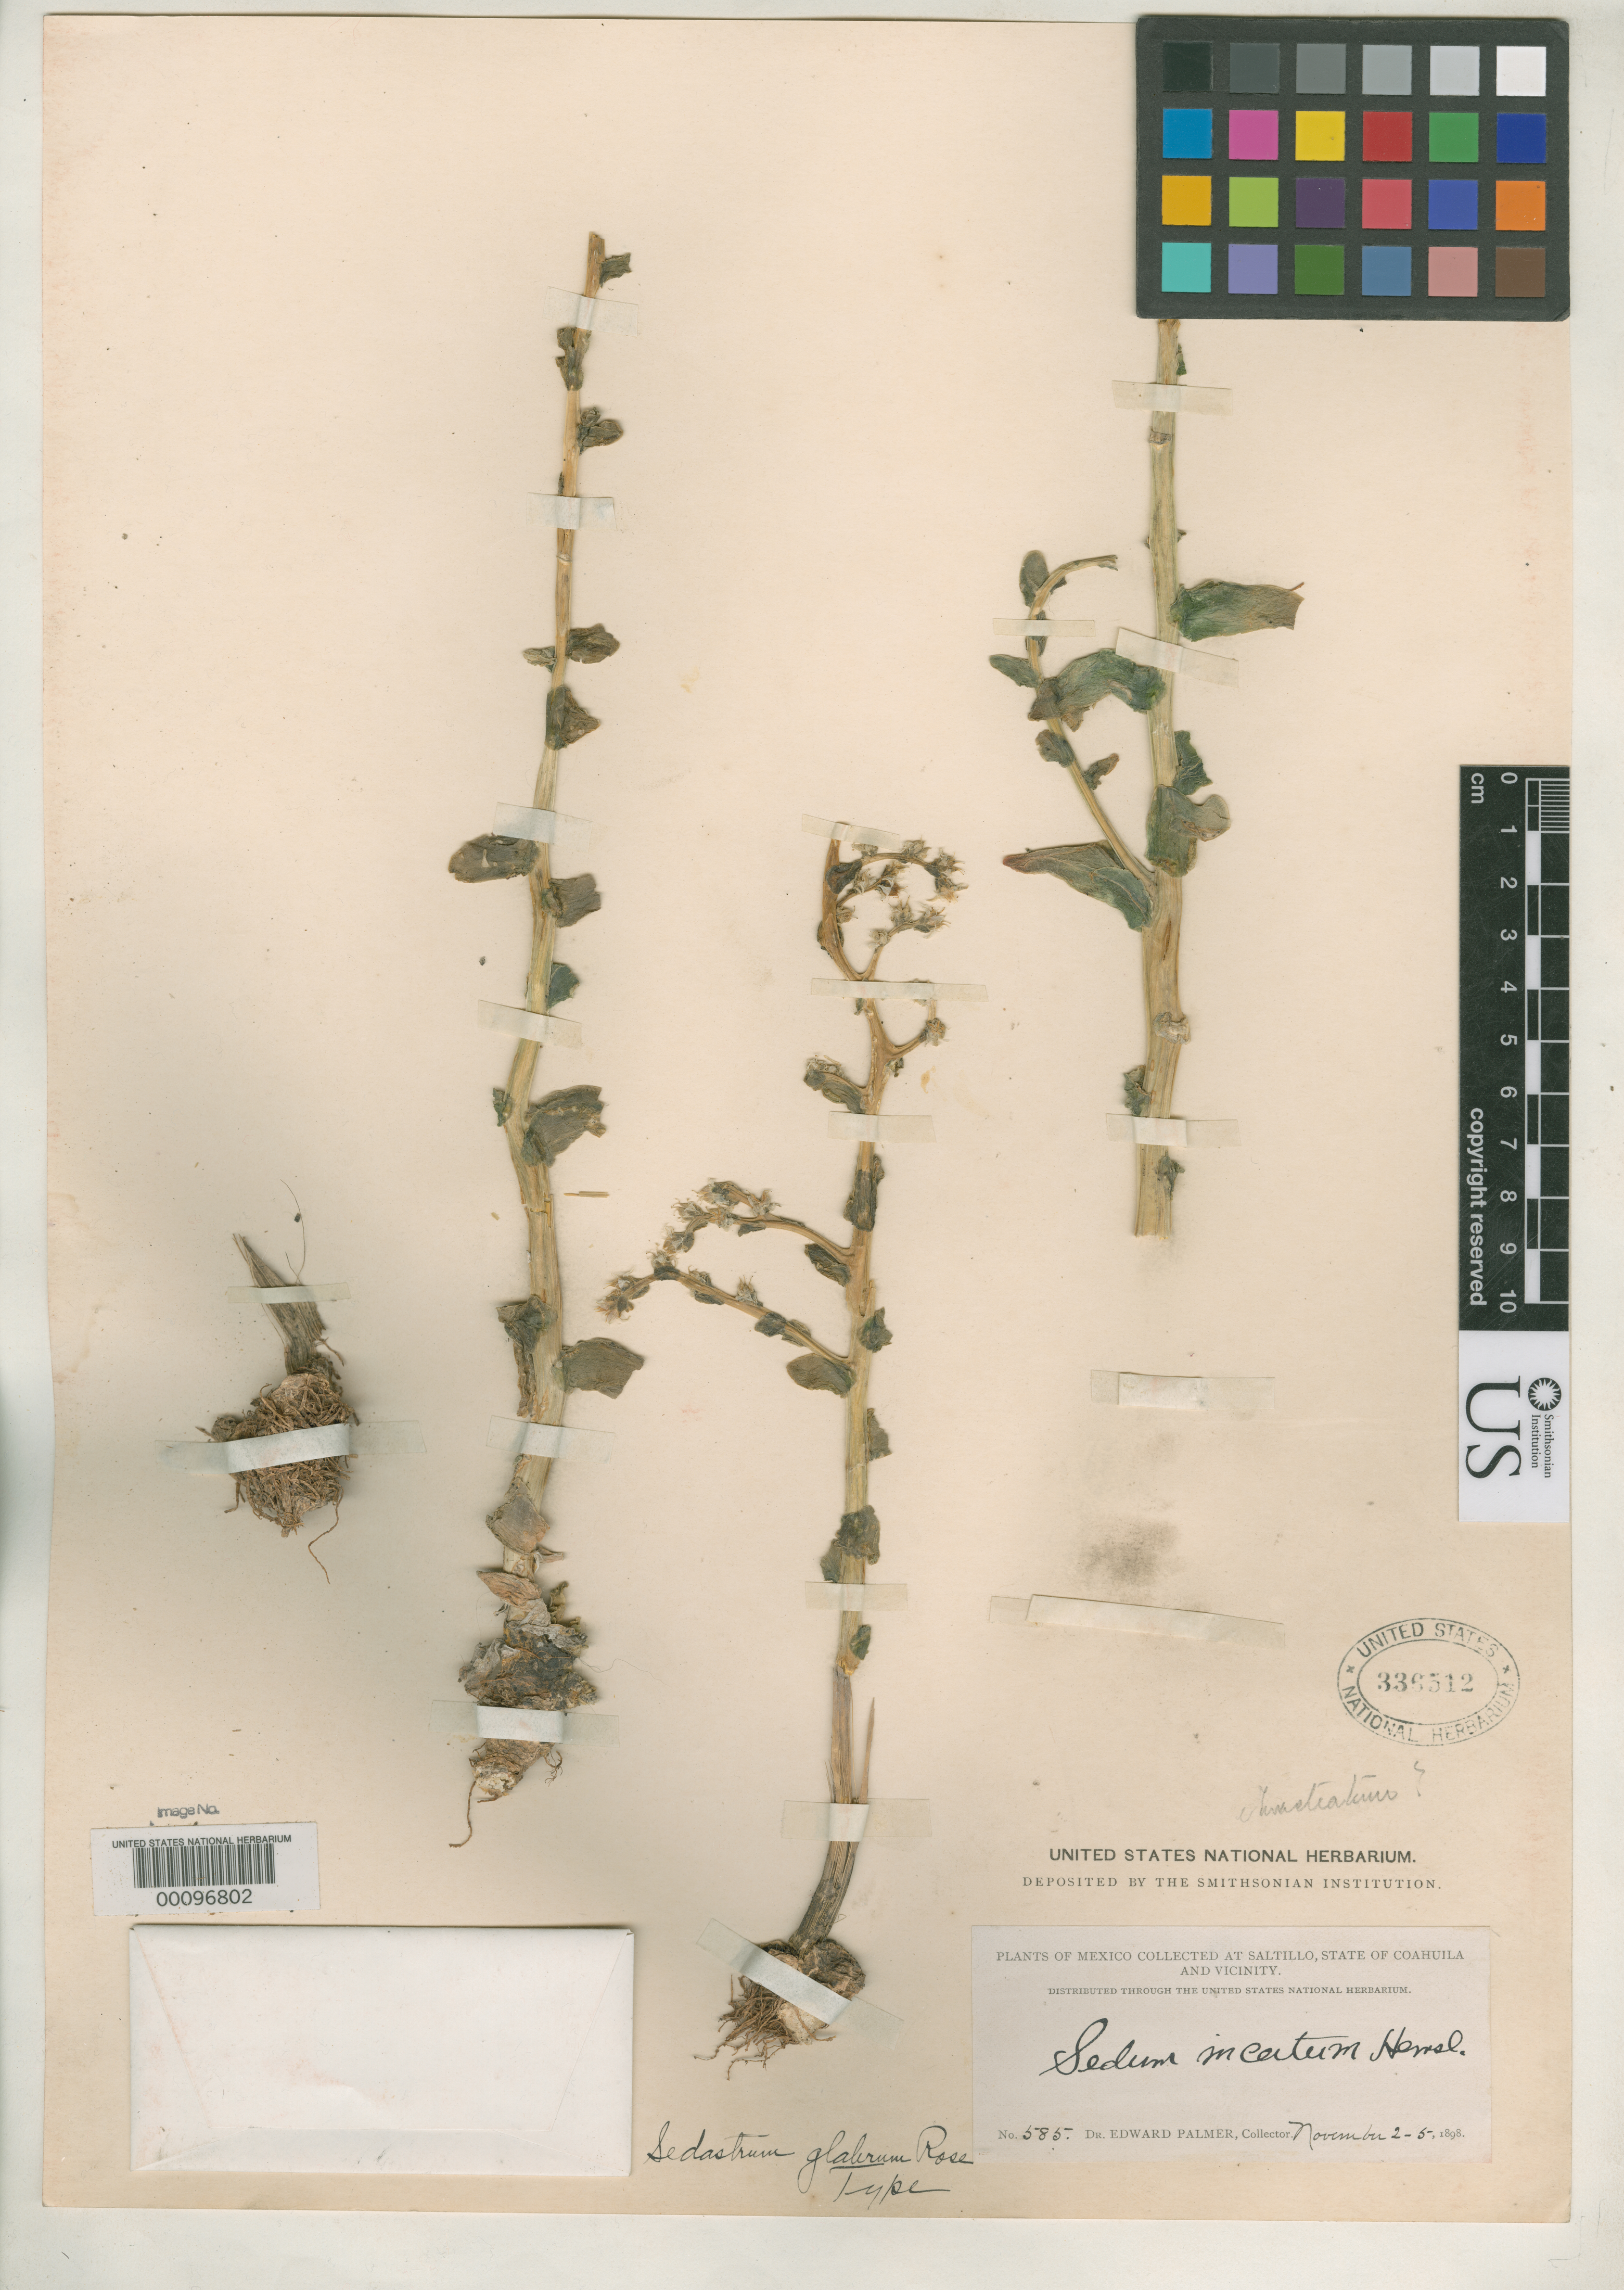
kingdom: Plantae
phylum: Tracheophyta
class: Magnoliopsida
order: Saxifragales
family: Crassulaceae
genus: Sedastrum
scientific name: Sedastrum glabrum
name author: Rose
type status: Holotype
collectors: E. Palmer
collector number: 585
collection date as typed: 02 Nov 1896 to 05 Nov 1896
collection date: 1896-11-02/1896-11-05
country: Mexico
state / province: Coahuila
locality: Saltillo.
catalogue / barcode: US 336512